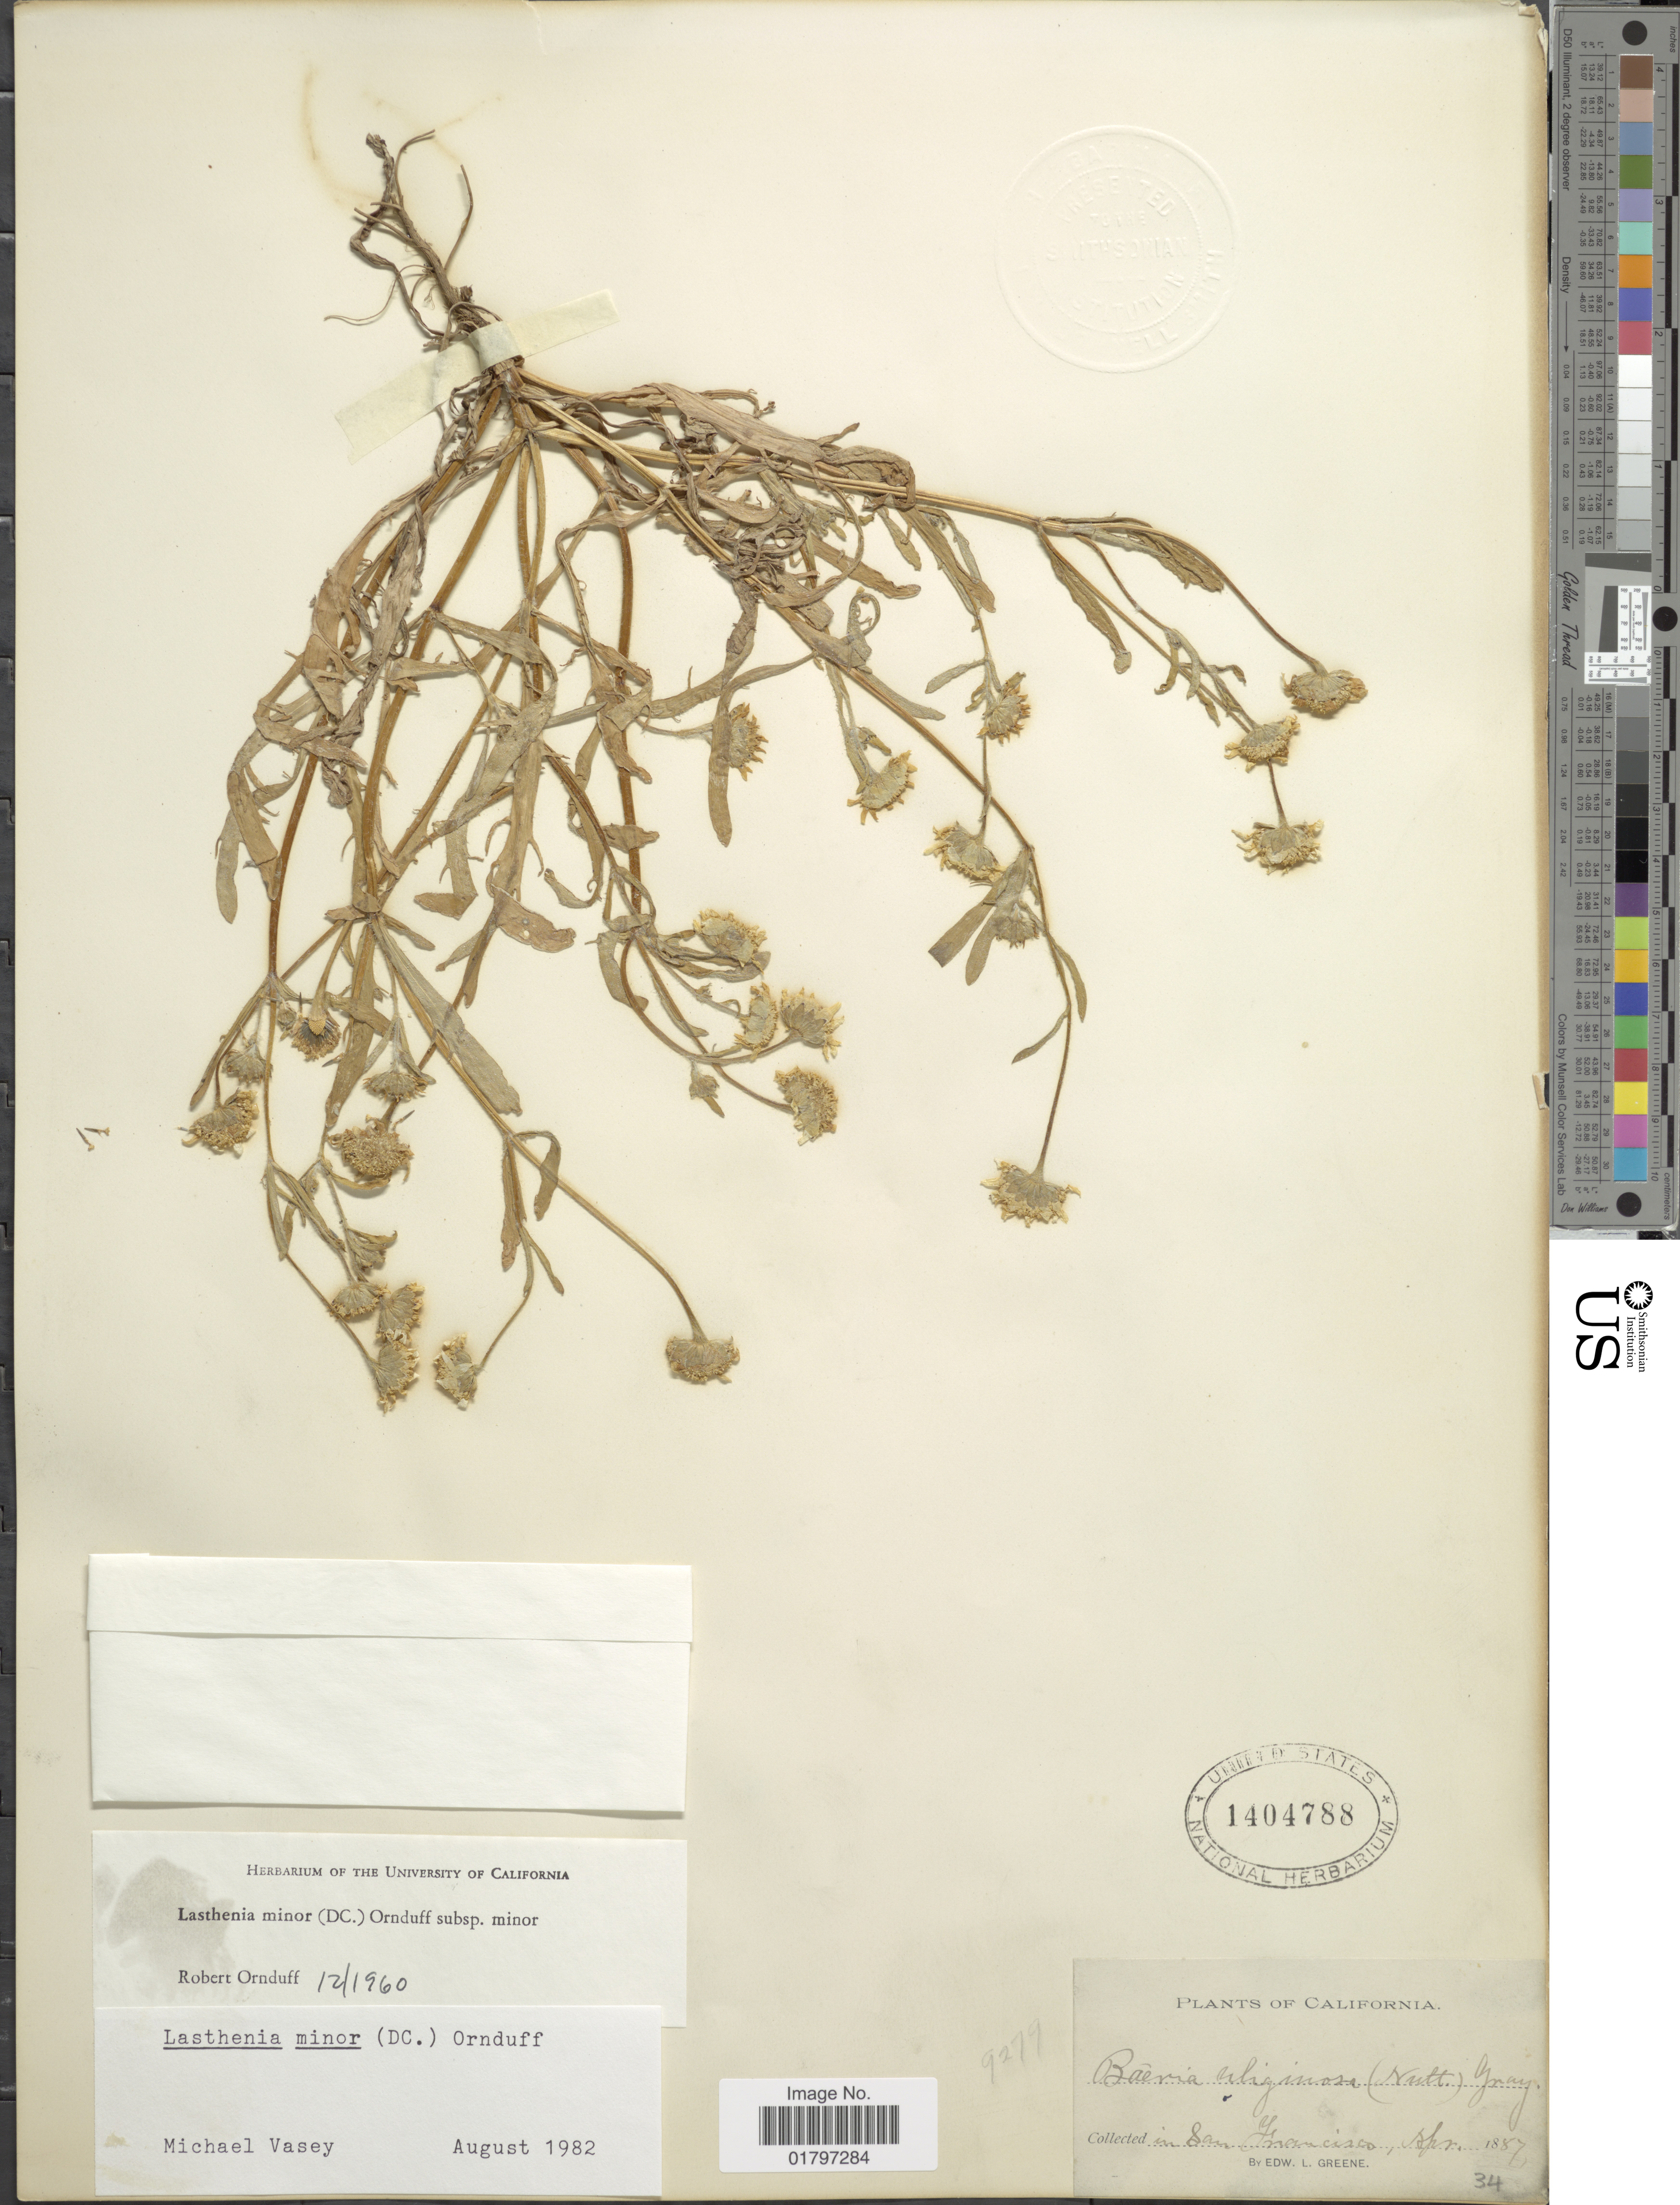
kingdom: Plantae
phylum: Tracheophyta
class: Magnoliopsida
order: Asterales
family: Asteraceae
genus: Lasthenia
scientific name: Lasthenia minor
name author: (DC.) Ornduff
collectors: E. L. Greene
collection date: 1887-04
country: United States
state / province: California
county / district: San Francisco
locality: In San Francisco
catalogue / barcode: US 1404788